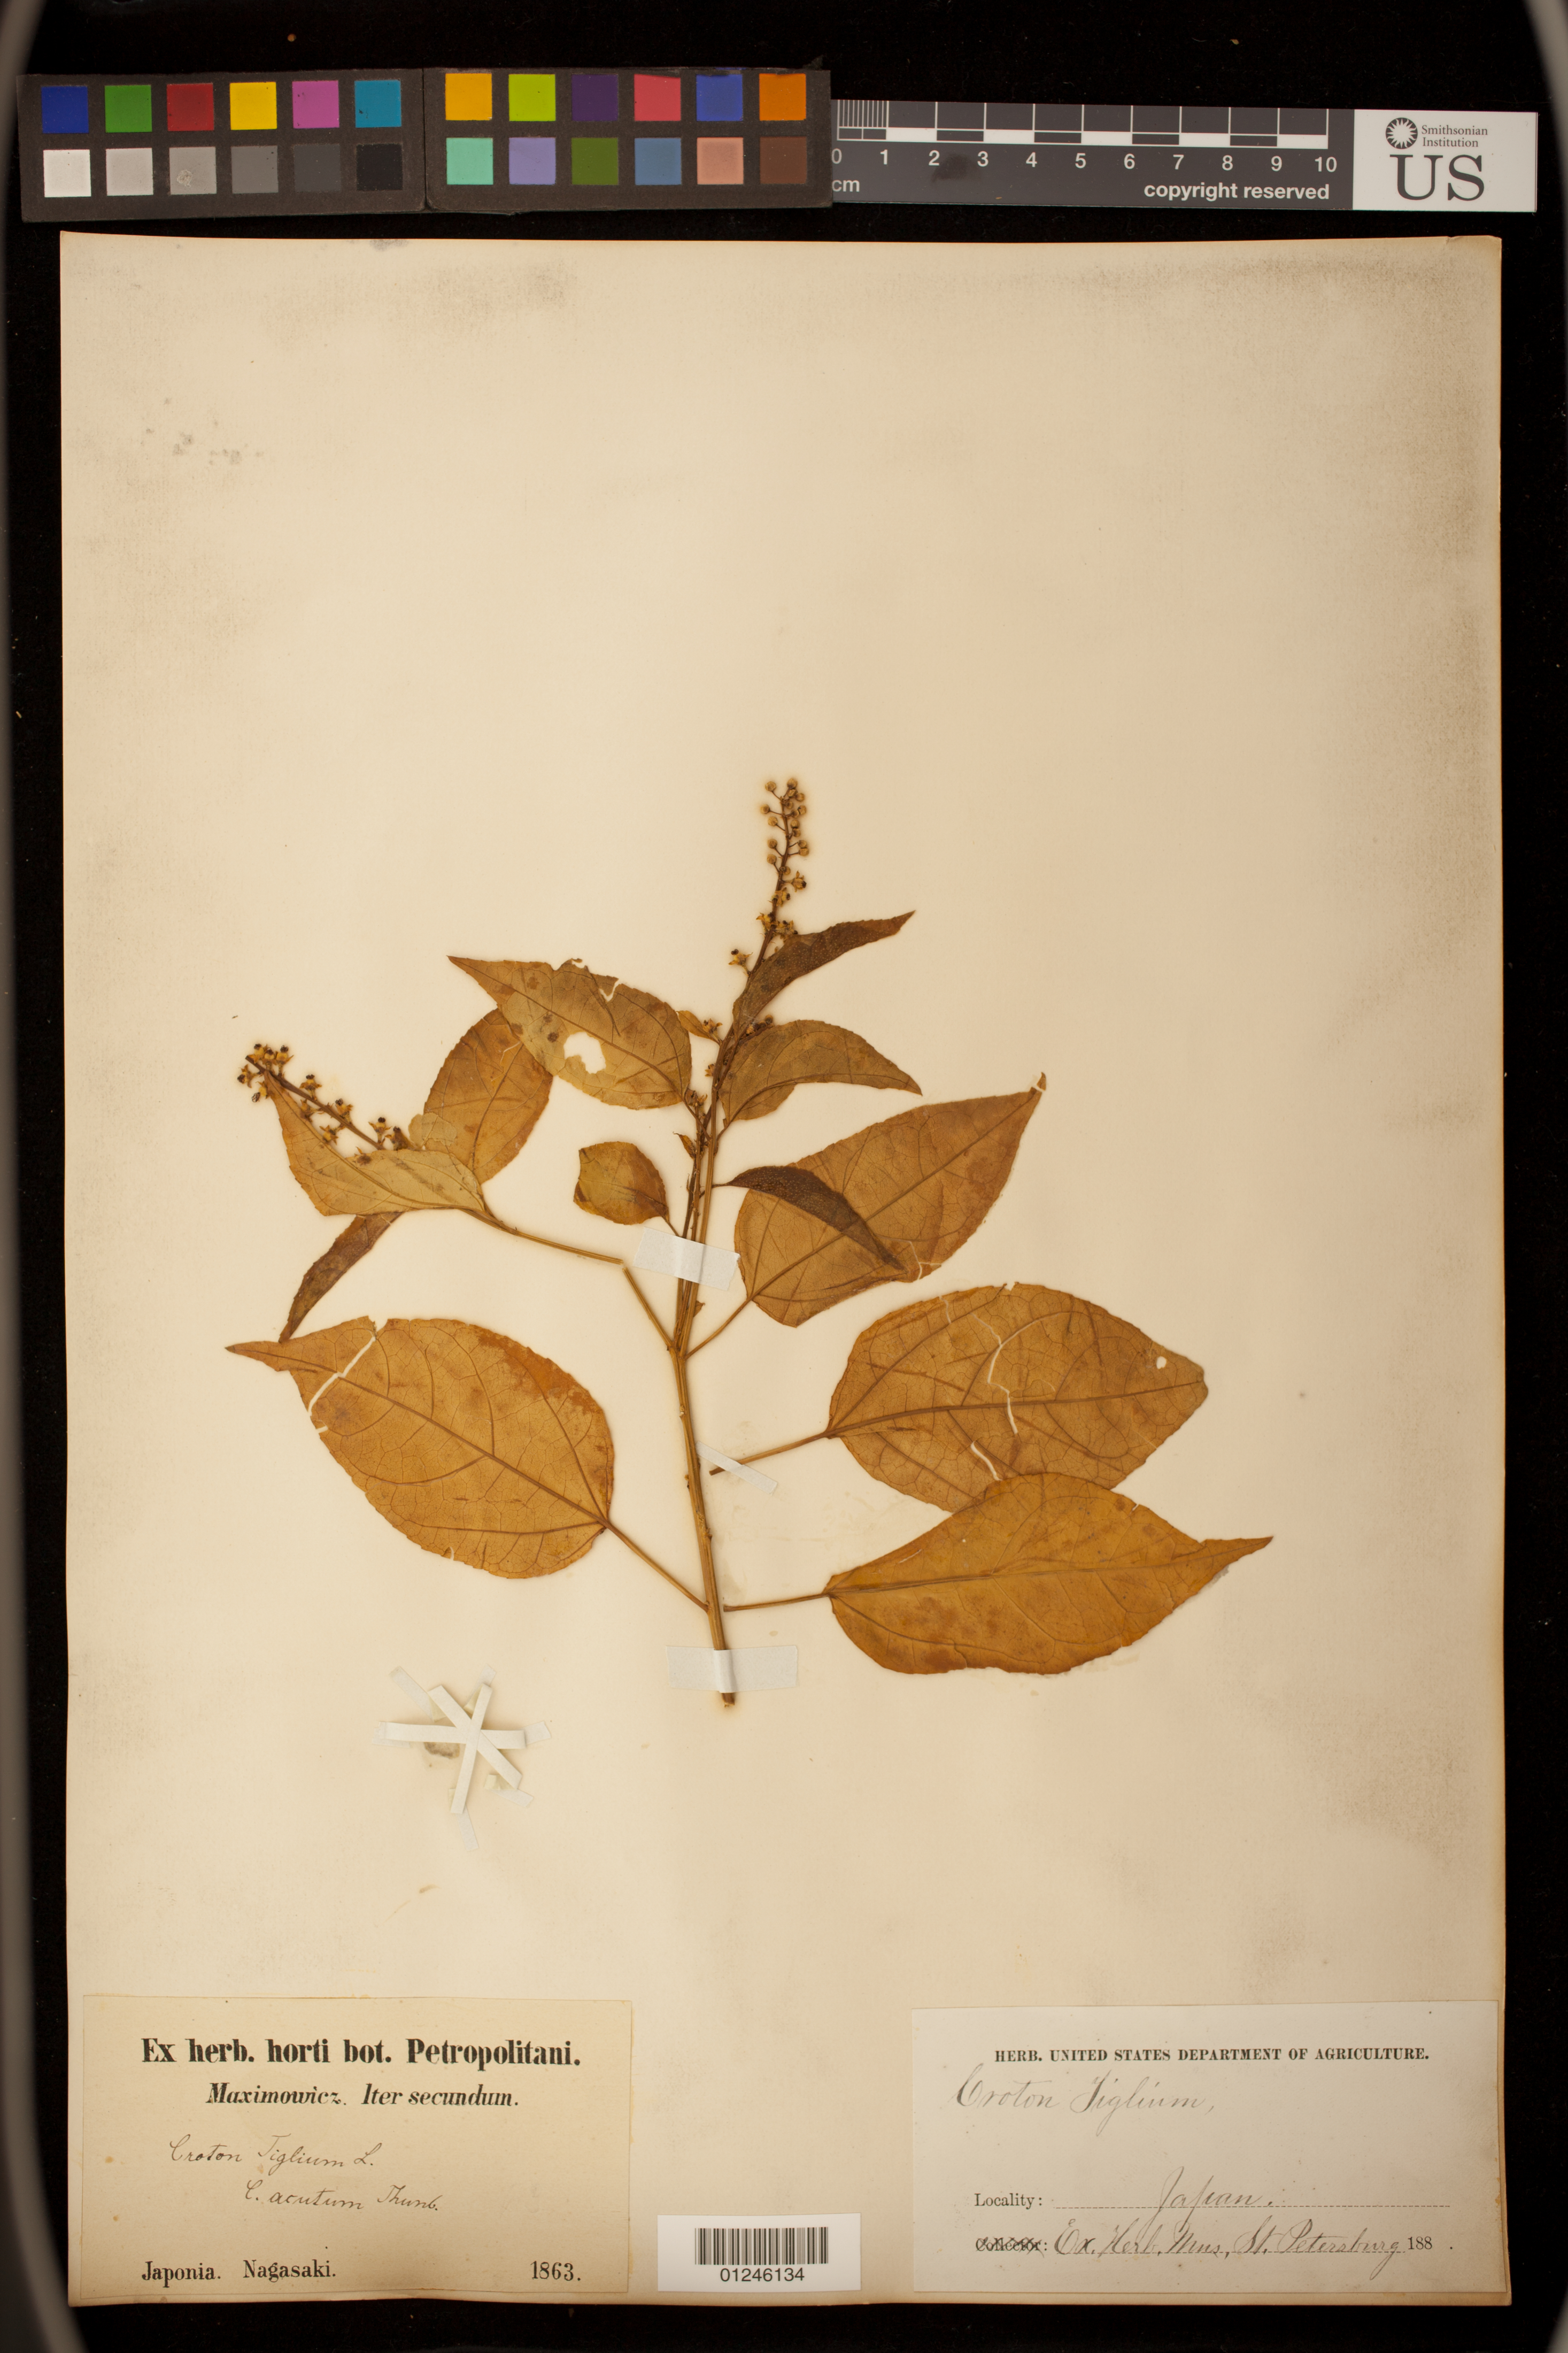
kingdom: Plantae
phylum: Tracheophyta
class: Magnoliopsida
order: Malpighiales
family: Euphorbiaceae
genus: Croton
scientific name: Croton tiglium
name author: L.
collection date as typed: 1863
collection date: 1863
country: Japan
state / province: Nagasaki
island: Kyushu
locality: Nagasaki